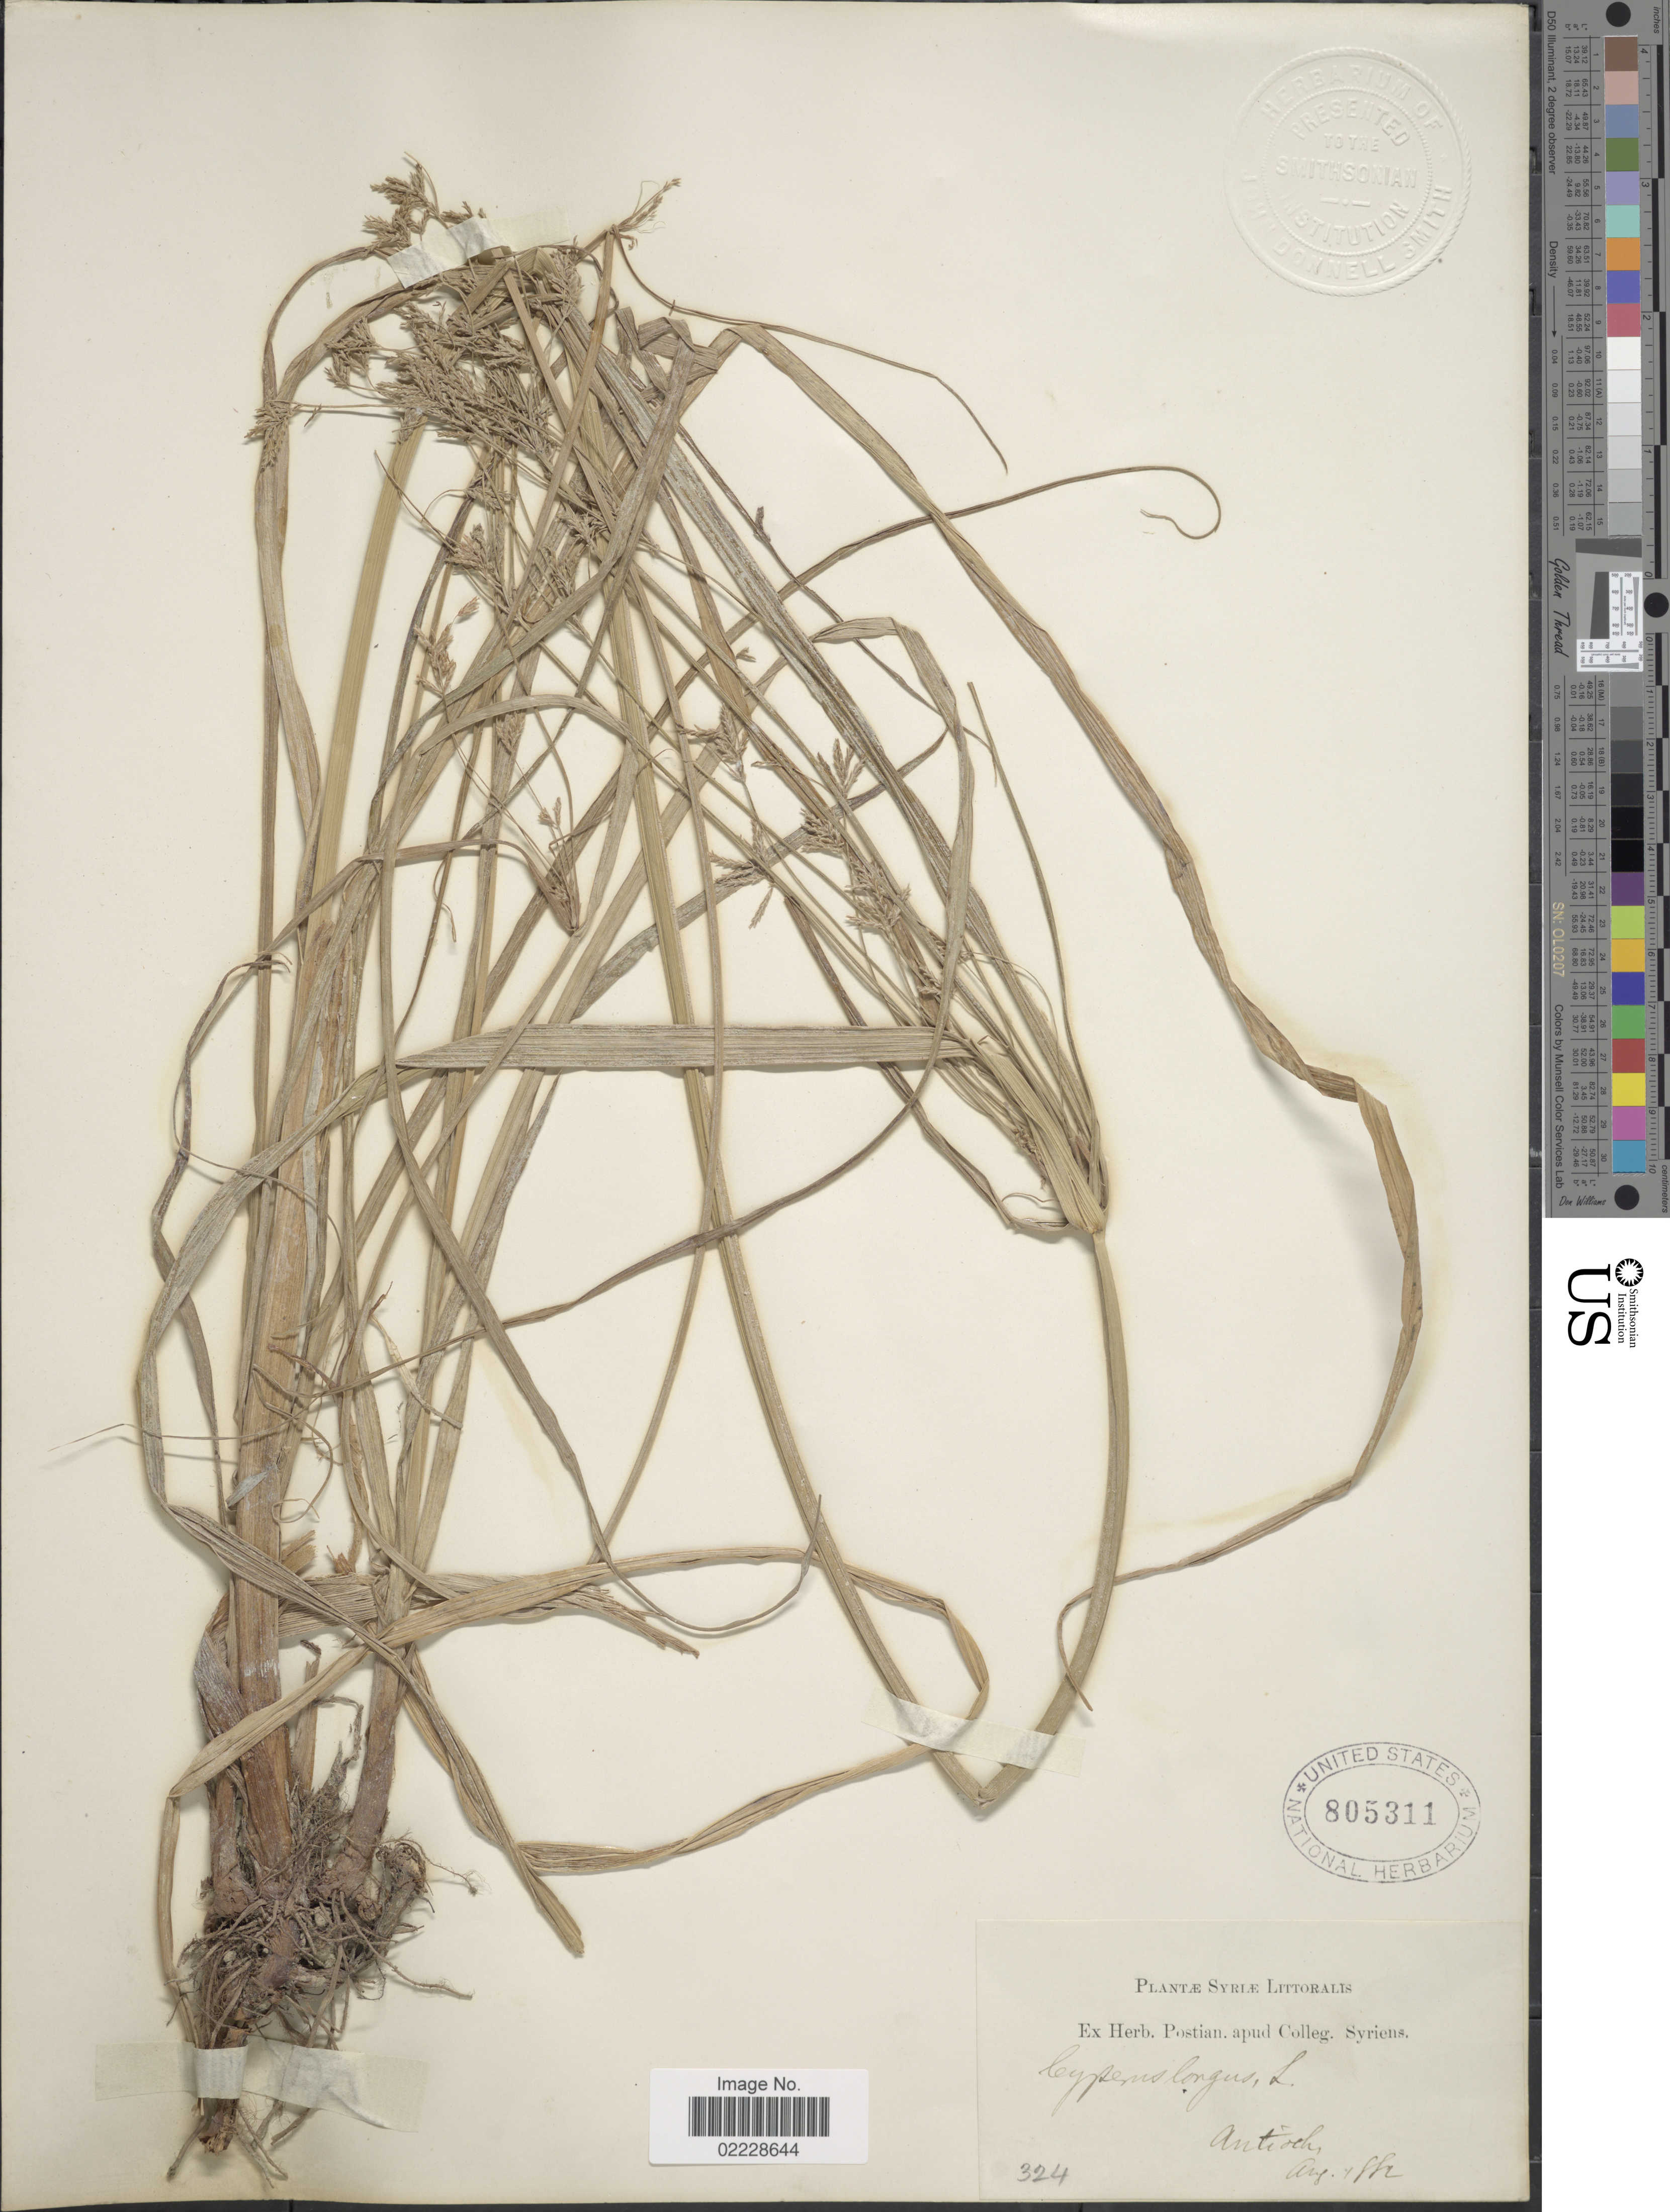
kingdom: Plantae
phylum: Tracheophyta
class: Liliopsida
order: Poales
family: Cyperaceae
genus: Cyperus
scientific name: Cyperus longus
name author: L.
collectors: ex herb. Postian. apud Colleg. Syriens. Protest. USE "Fannie P. A. Shepard" (10308853) AS PRIMARY COLLECTOR INSTEAD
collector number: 324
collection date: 1882-08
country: Syria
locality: Syriae Littoralis. Antieh [interpreted]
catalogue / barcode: US 805311